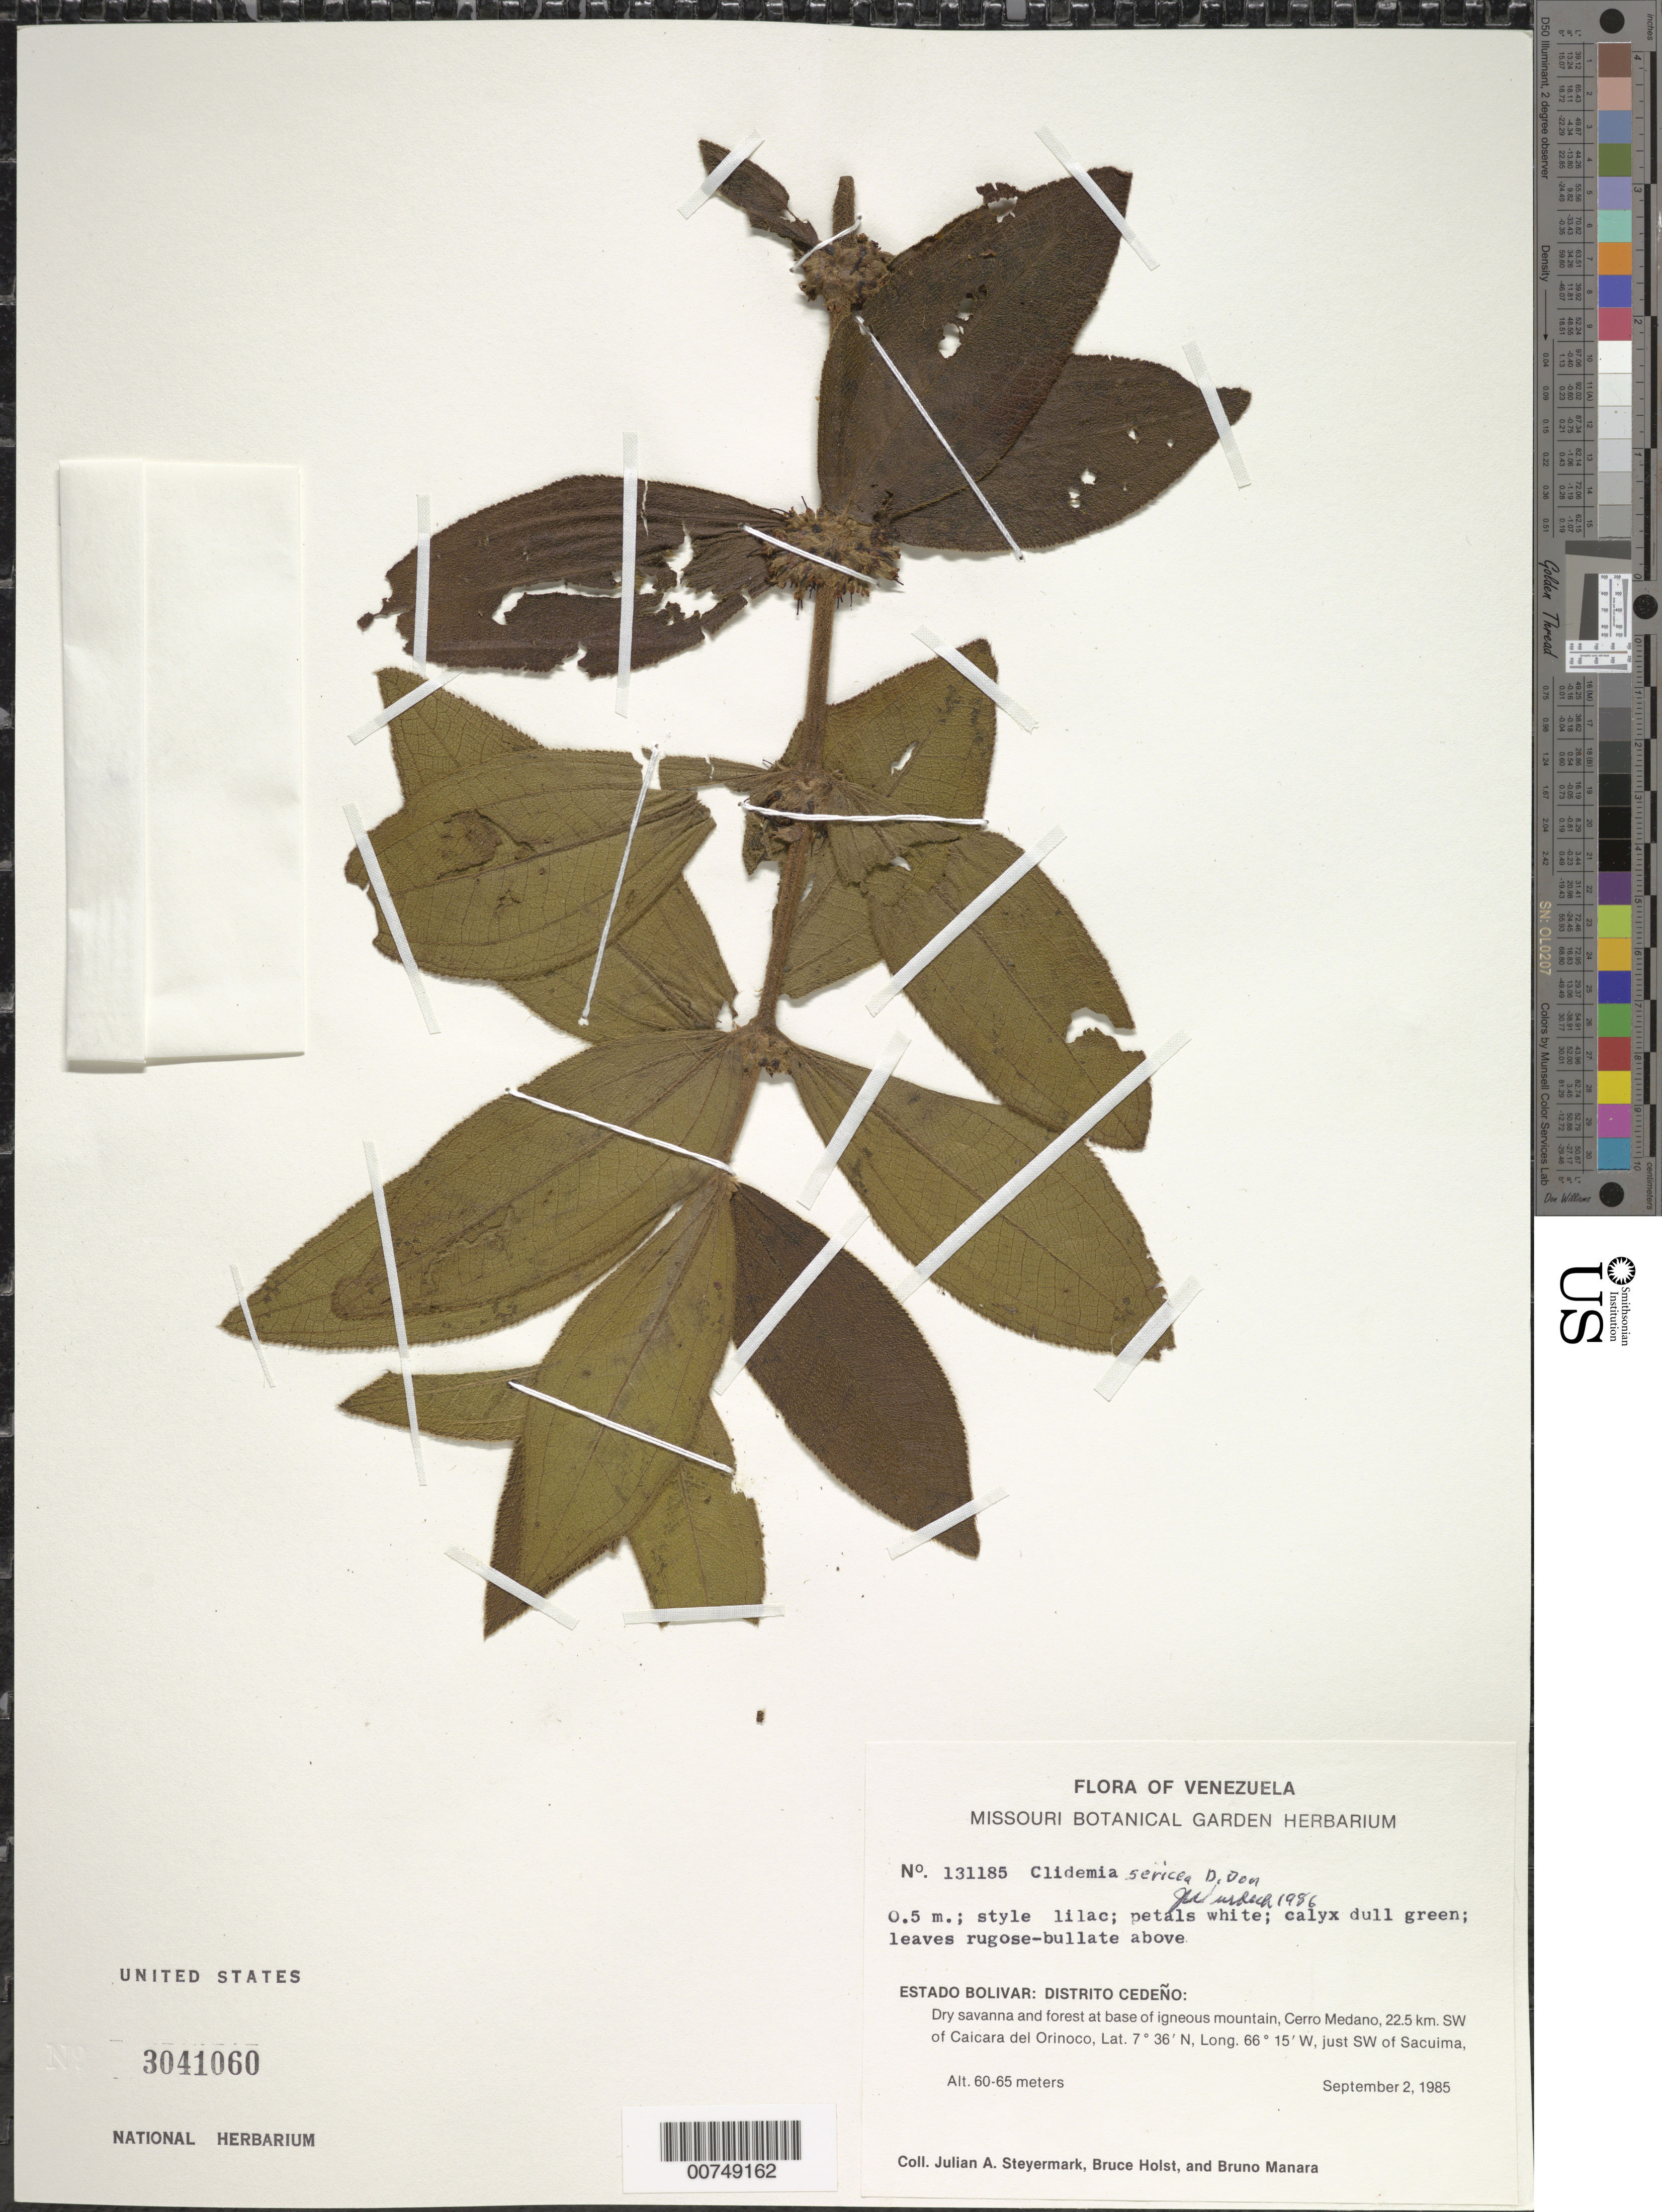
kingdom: Plantae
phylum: Tracheophyta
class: Magnoliopsida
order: Myrtales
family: Melastomataceae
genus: Clidemia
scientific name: Clidemia sericea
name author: D. Don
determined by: Wurdack, John J., (US), US (UNITED STATES)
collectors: J. Steyermark, B. Holst & B. Manara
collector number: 131185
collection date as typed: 2-Sep-85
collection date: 1985-09-02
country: Venezuela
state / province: Bolívar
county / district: Cedeño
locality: Cerro Medano, 22.5 km SW of Caicara del Orinoco, just SW of Sacuima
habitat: Dry savanna and forest at base of igneous mountain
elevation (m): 60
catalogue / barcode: US 3041060